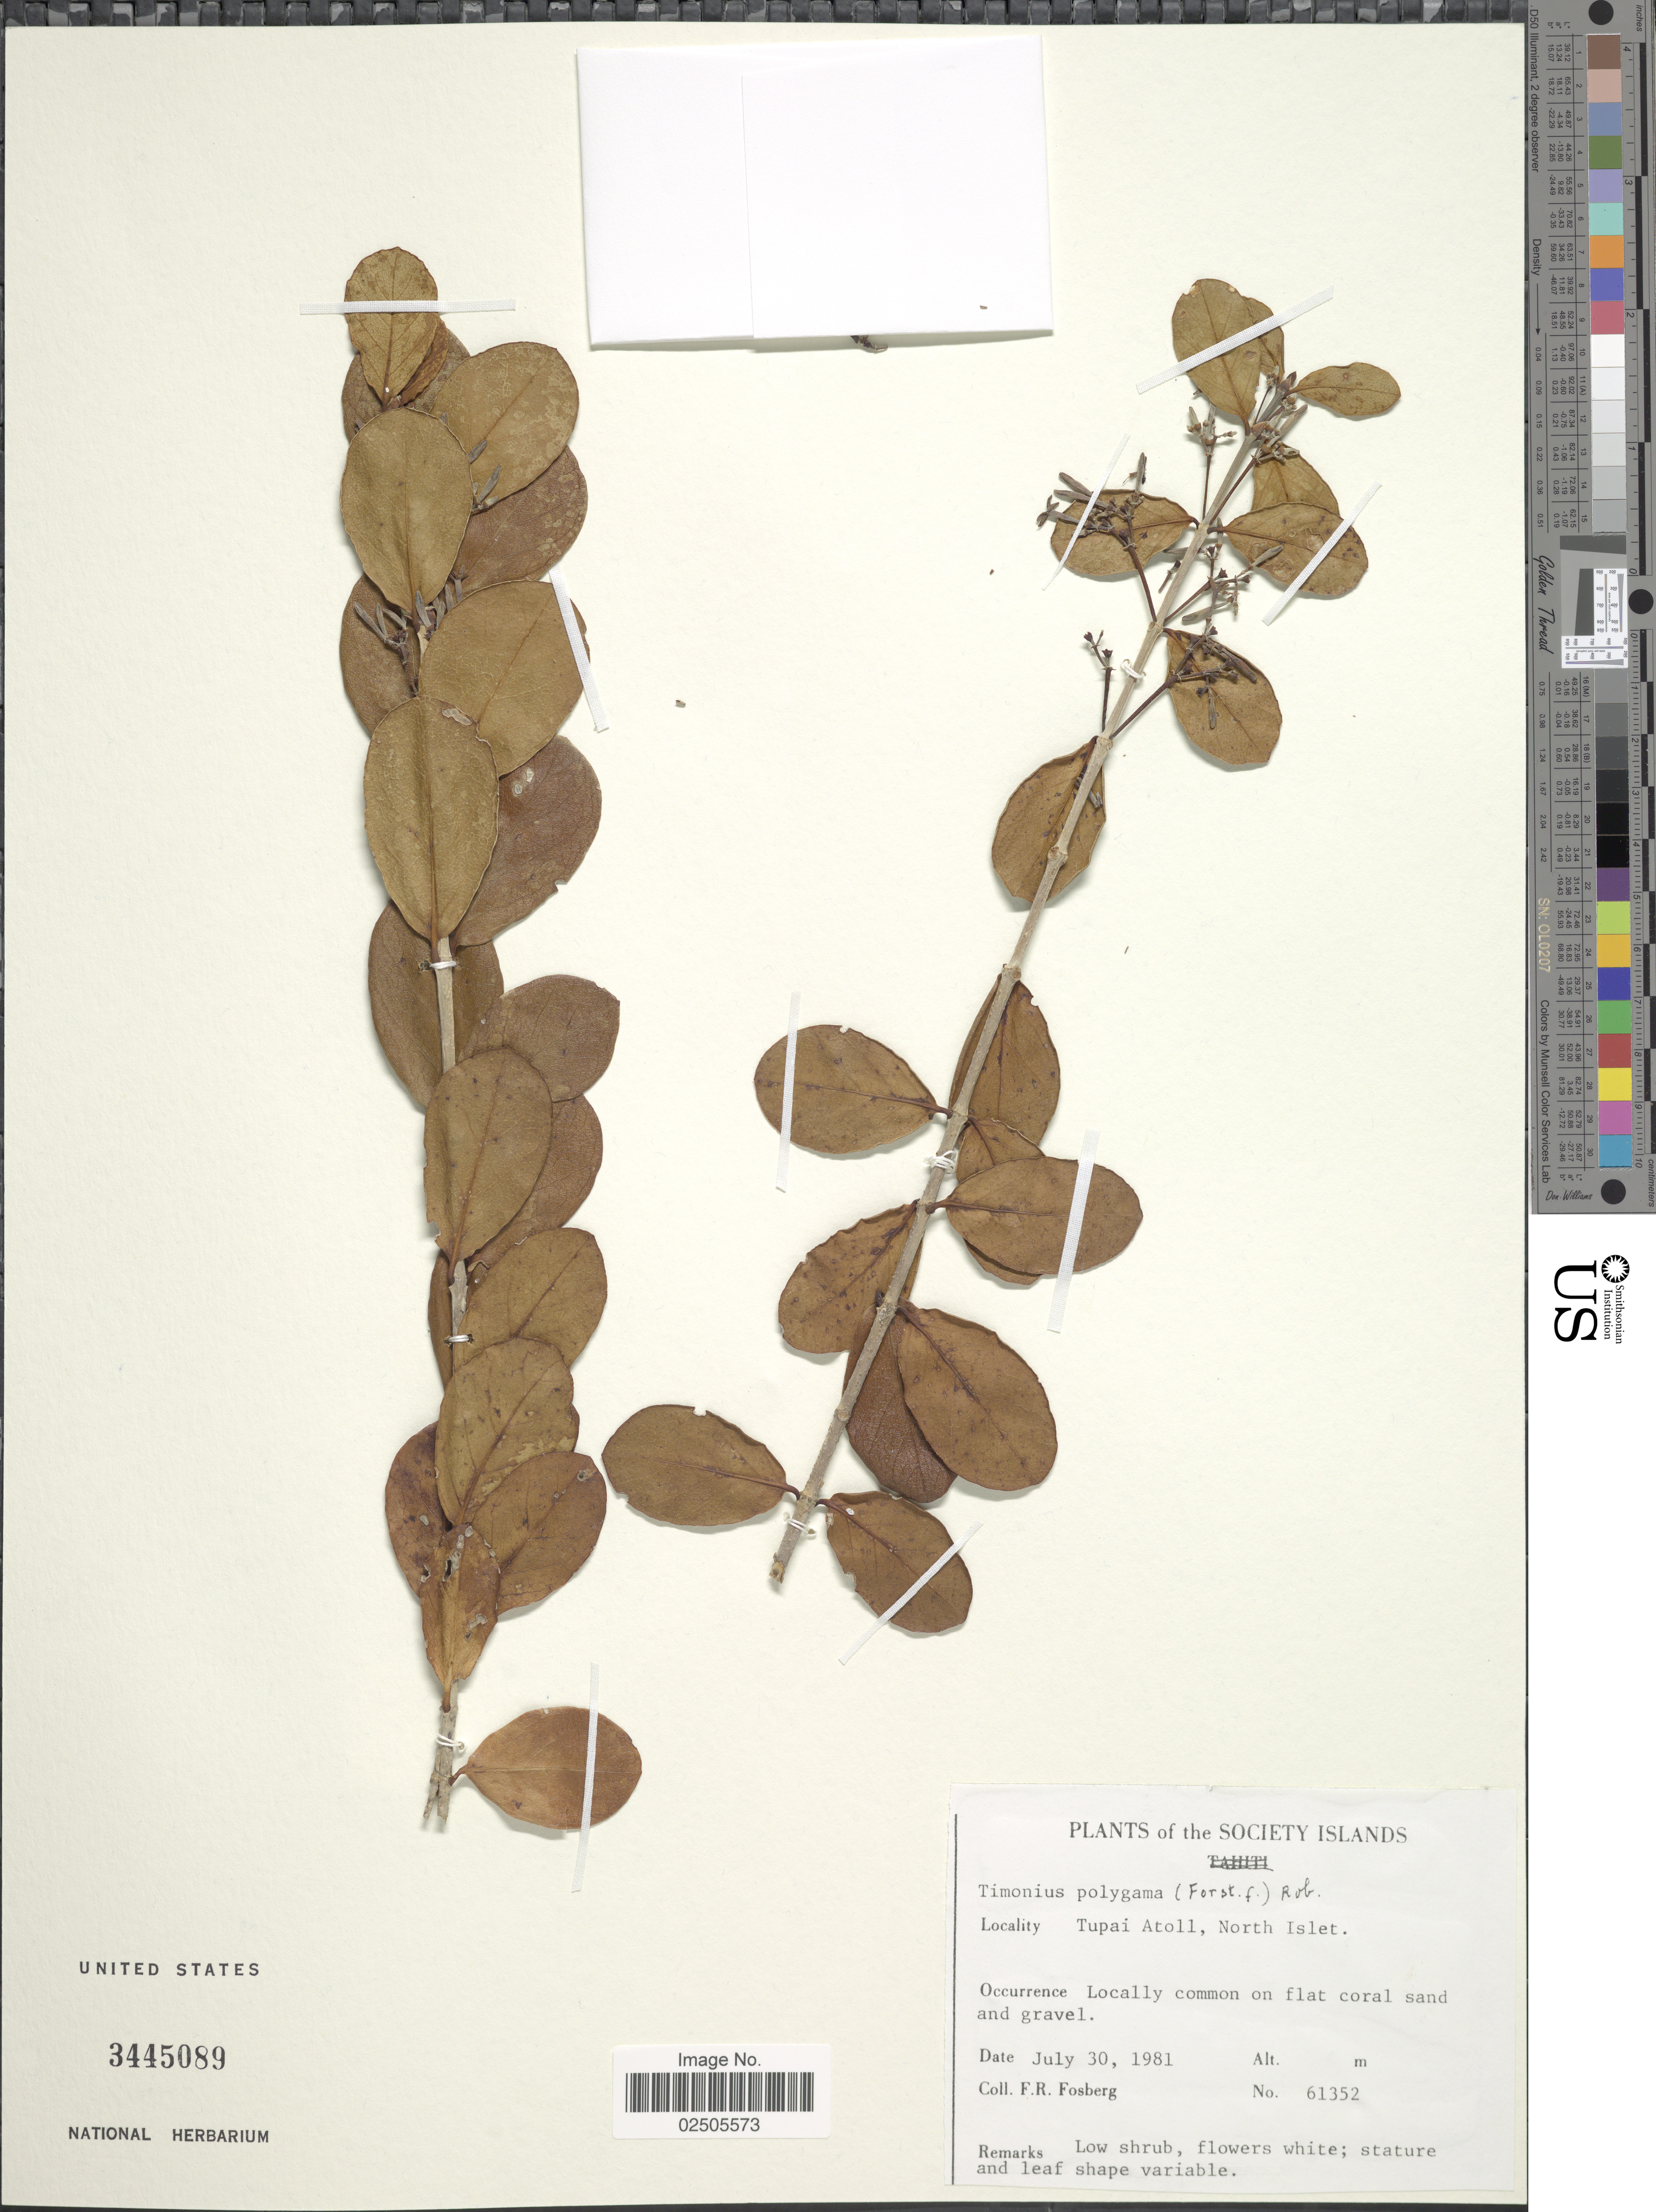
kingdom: Plantae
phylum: Tracheophyta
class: Magnoliopsida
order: Gentianales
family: Rubiaceae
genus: Timonius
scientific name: Timonius polygamus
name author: (G. Forst.) Rob.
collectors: F. R. Fosberg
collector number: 61352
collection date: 1981-07-30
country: French Polynesia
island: Tupai Atoll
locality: Society Islands, Tupai Atoll, North Islet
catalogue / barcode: US 3445089